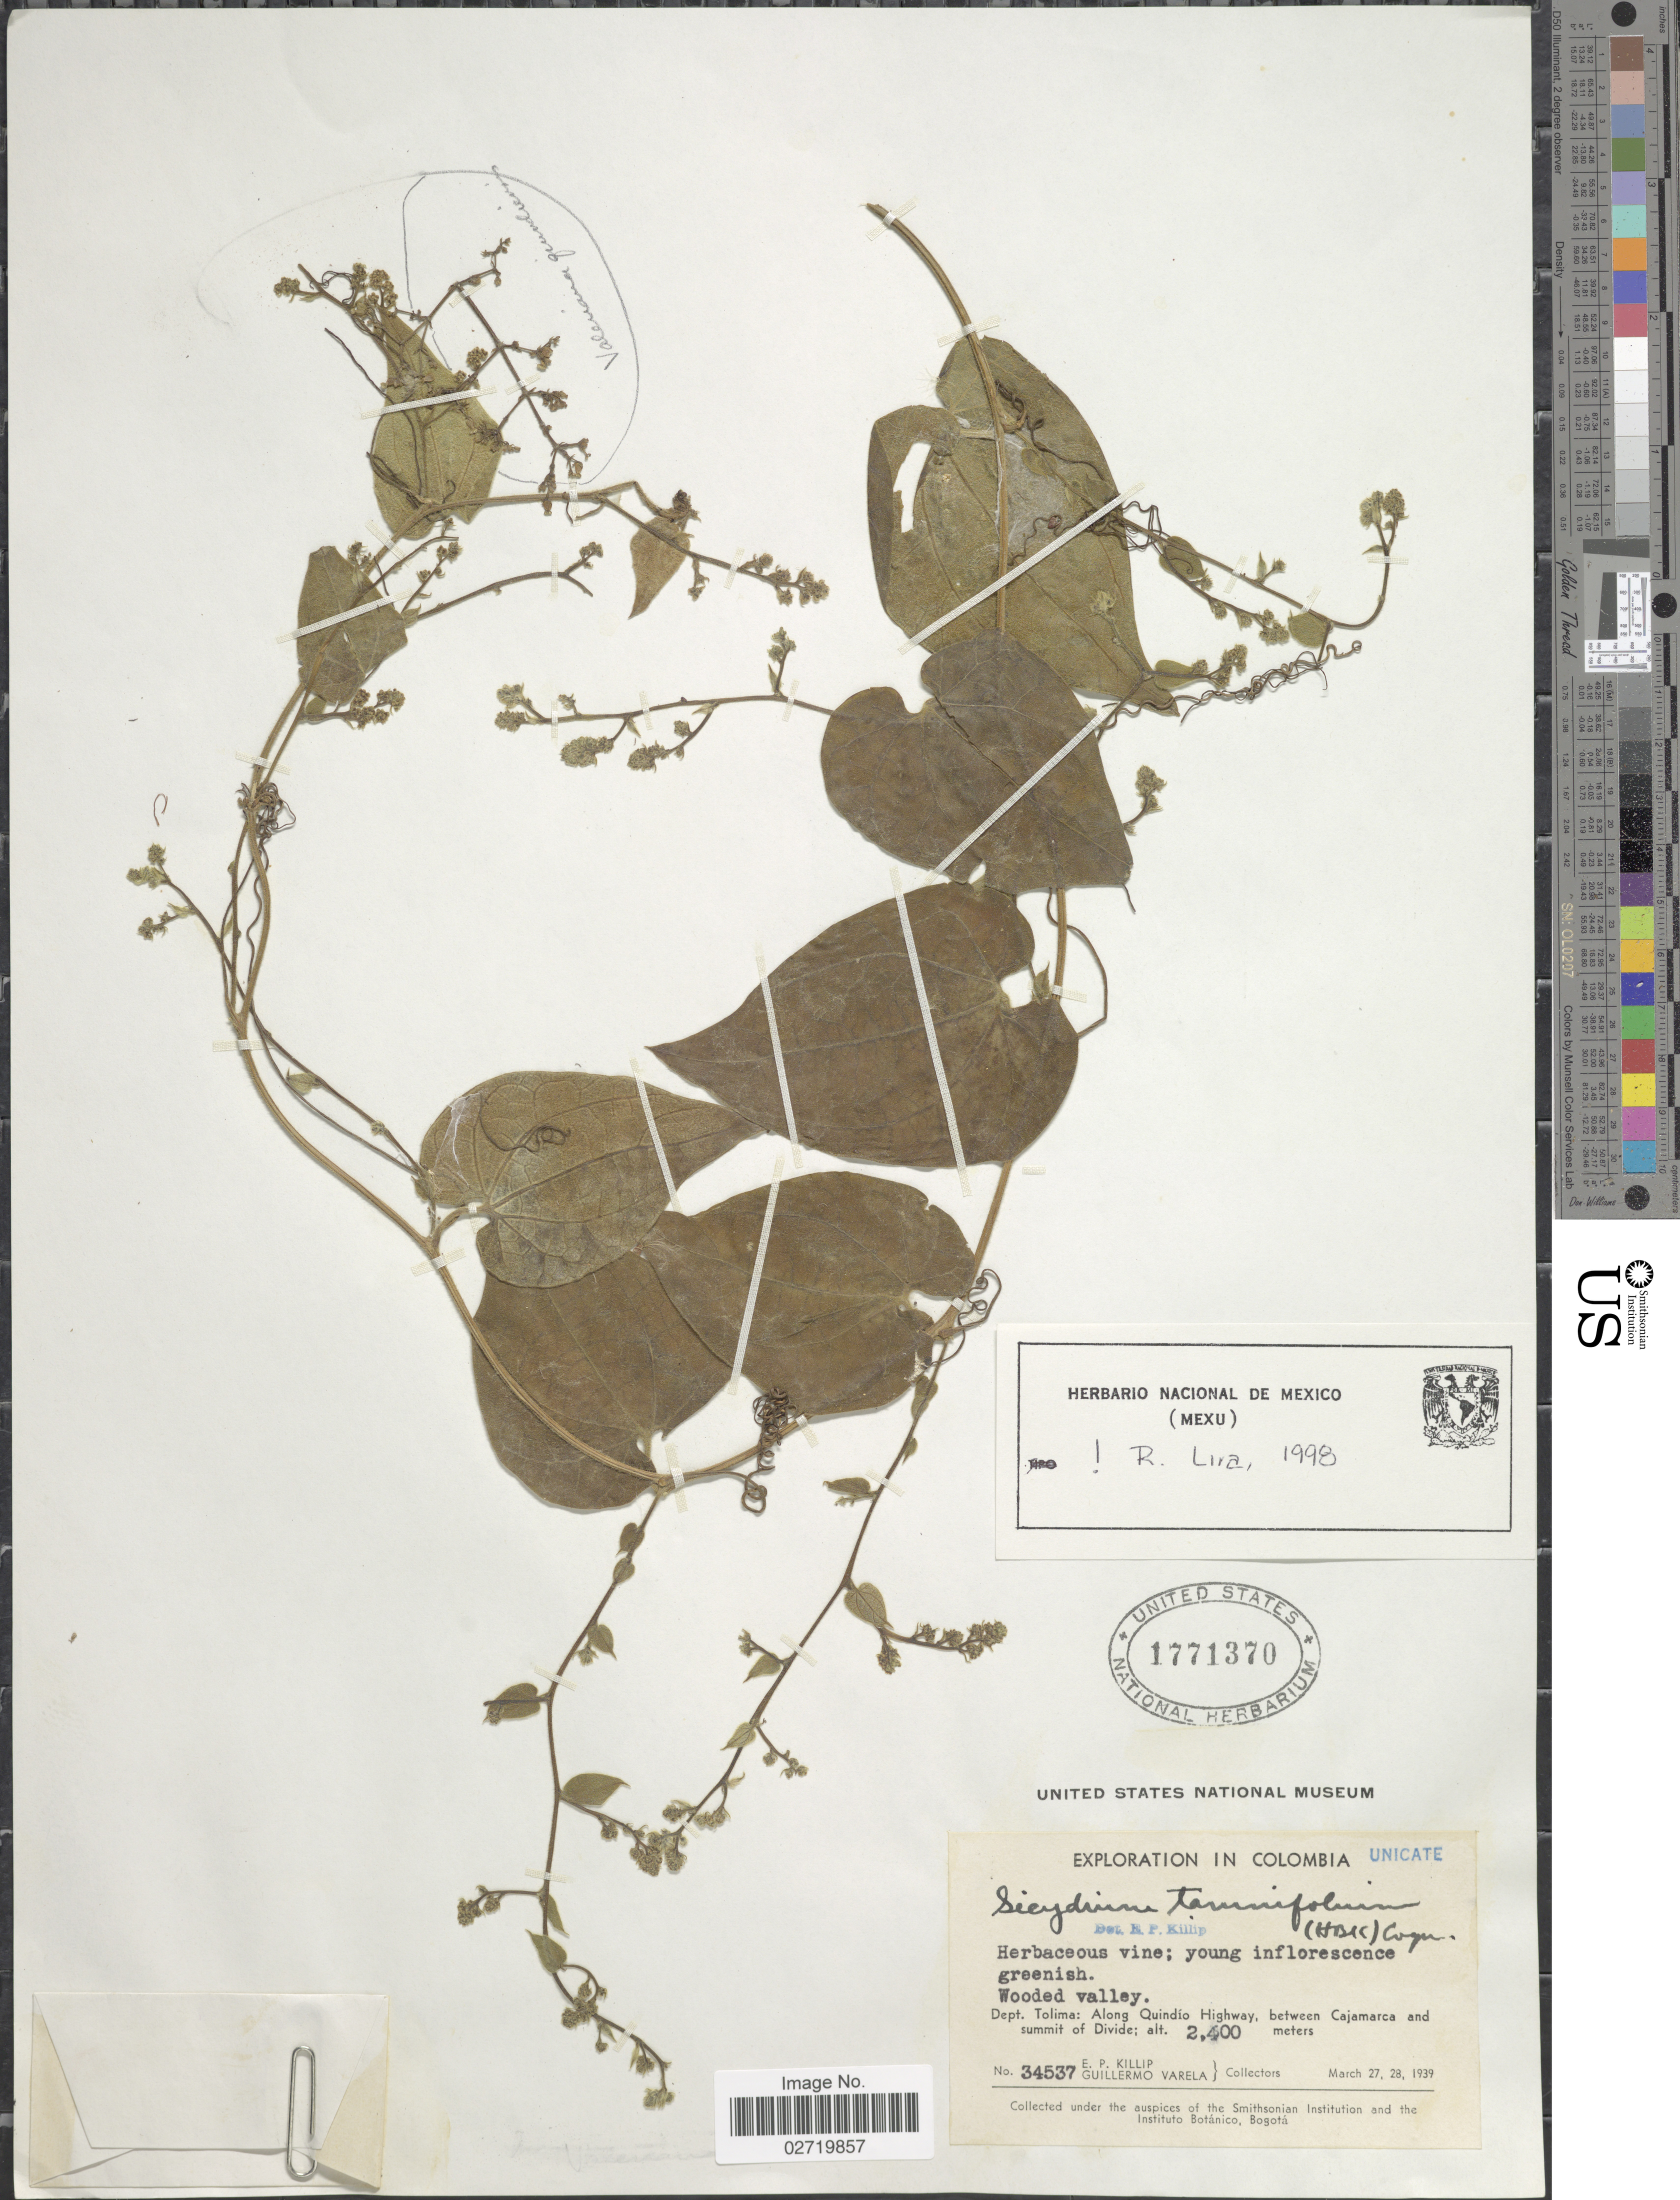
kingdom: Plantae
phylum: Tracheophyta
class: Magnoliopsida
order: Cucurbitales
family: Cucurbitaceae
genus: Sicydium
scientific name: Sicydium tamnifolium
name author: (Kunth) Cogn.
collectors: E. P. Killip & G. Varela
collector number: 34537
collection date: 1939-03-27/1939-03-28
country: Colombia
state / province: Tolima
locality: Dept. Tolima: Along Quindío Highway, between Cajamarca and summit of Divide.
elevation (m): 2400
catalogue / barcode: US 1771370